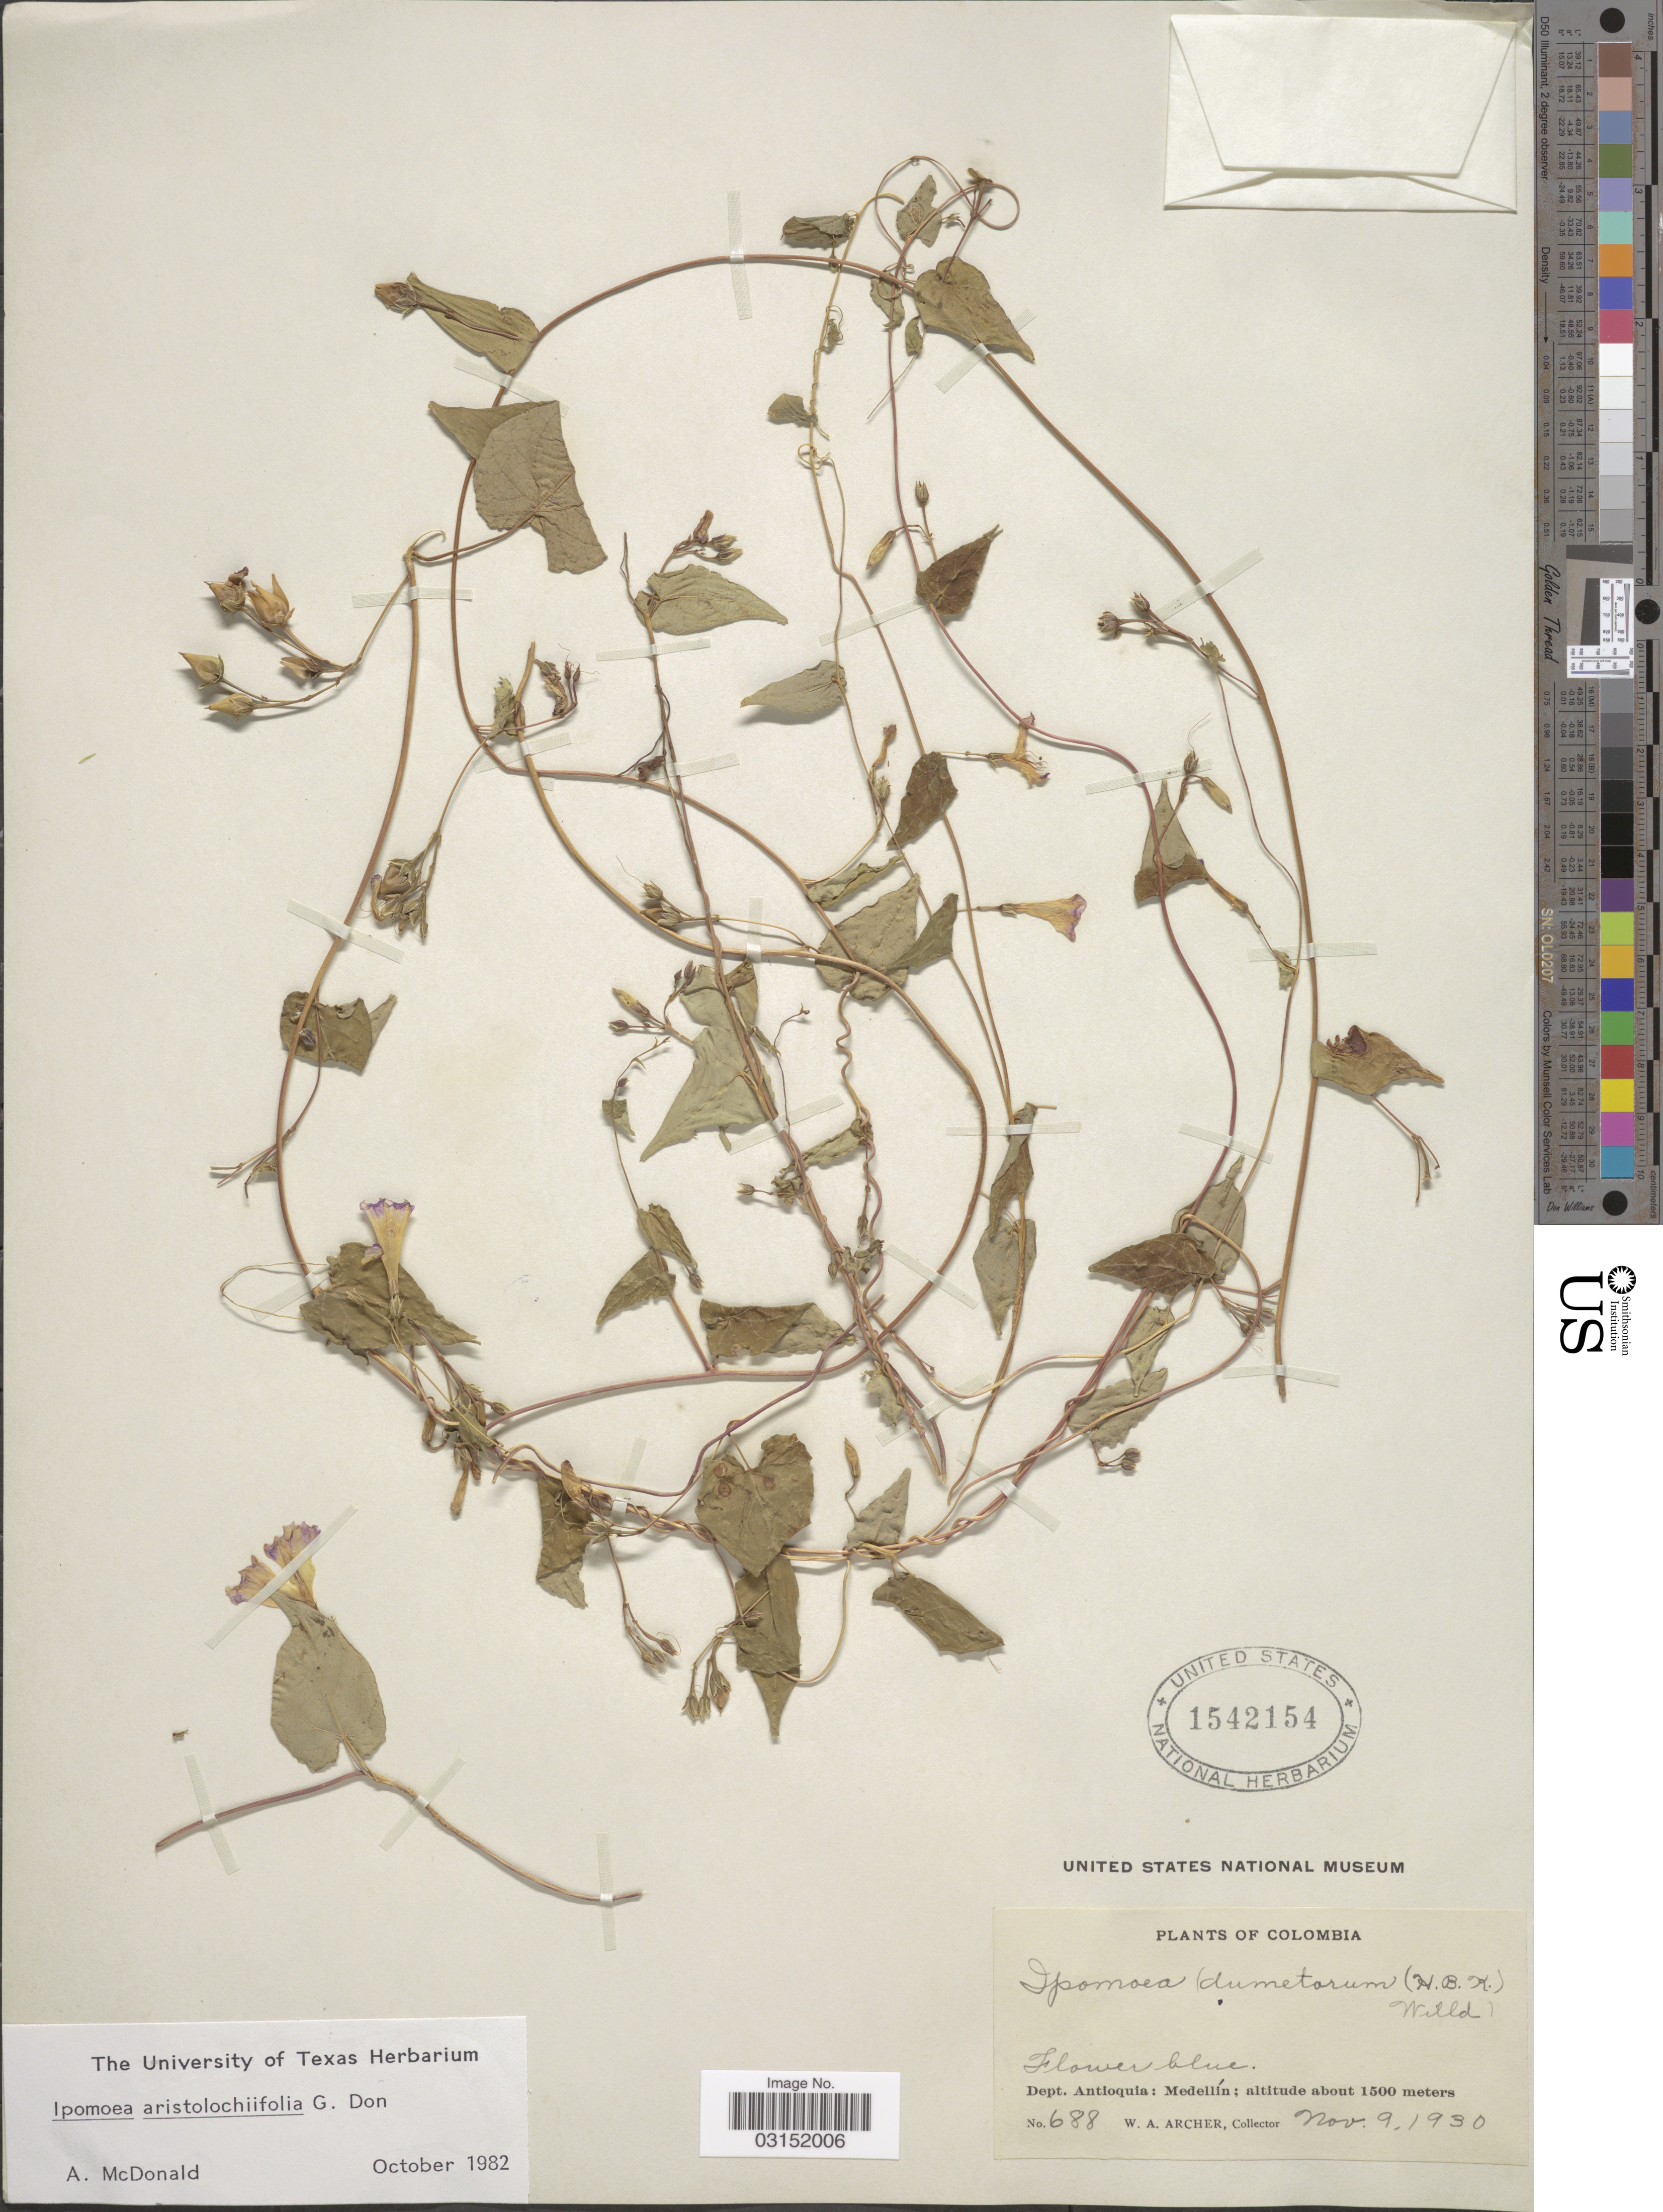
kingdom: Plantae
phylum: Tracheophyta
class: Magnoliopsida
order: Solanales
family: Convolvulaceae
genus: Ipomoea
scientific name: Ipomoea aristolochiifolia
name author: G. Don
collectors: W. Archer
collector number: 688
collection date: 1930-11-09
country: Colombia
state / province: Antioquia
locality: Dept. Antioquia: Medellín.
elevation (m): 1500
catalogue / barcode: US 1542154